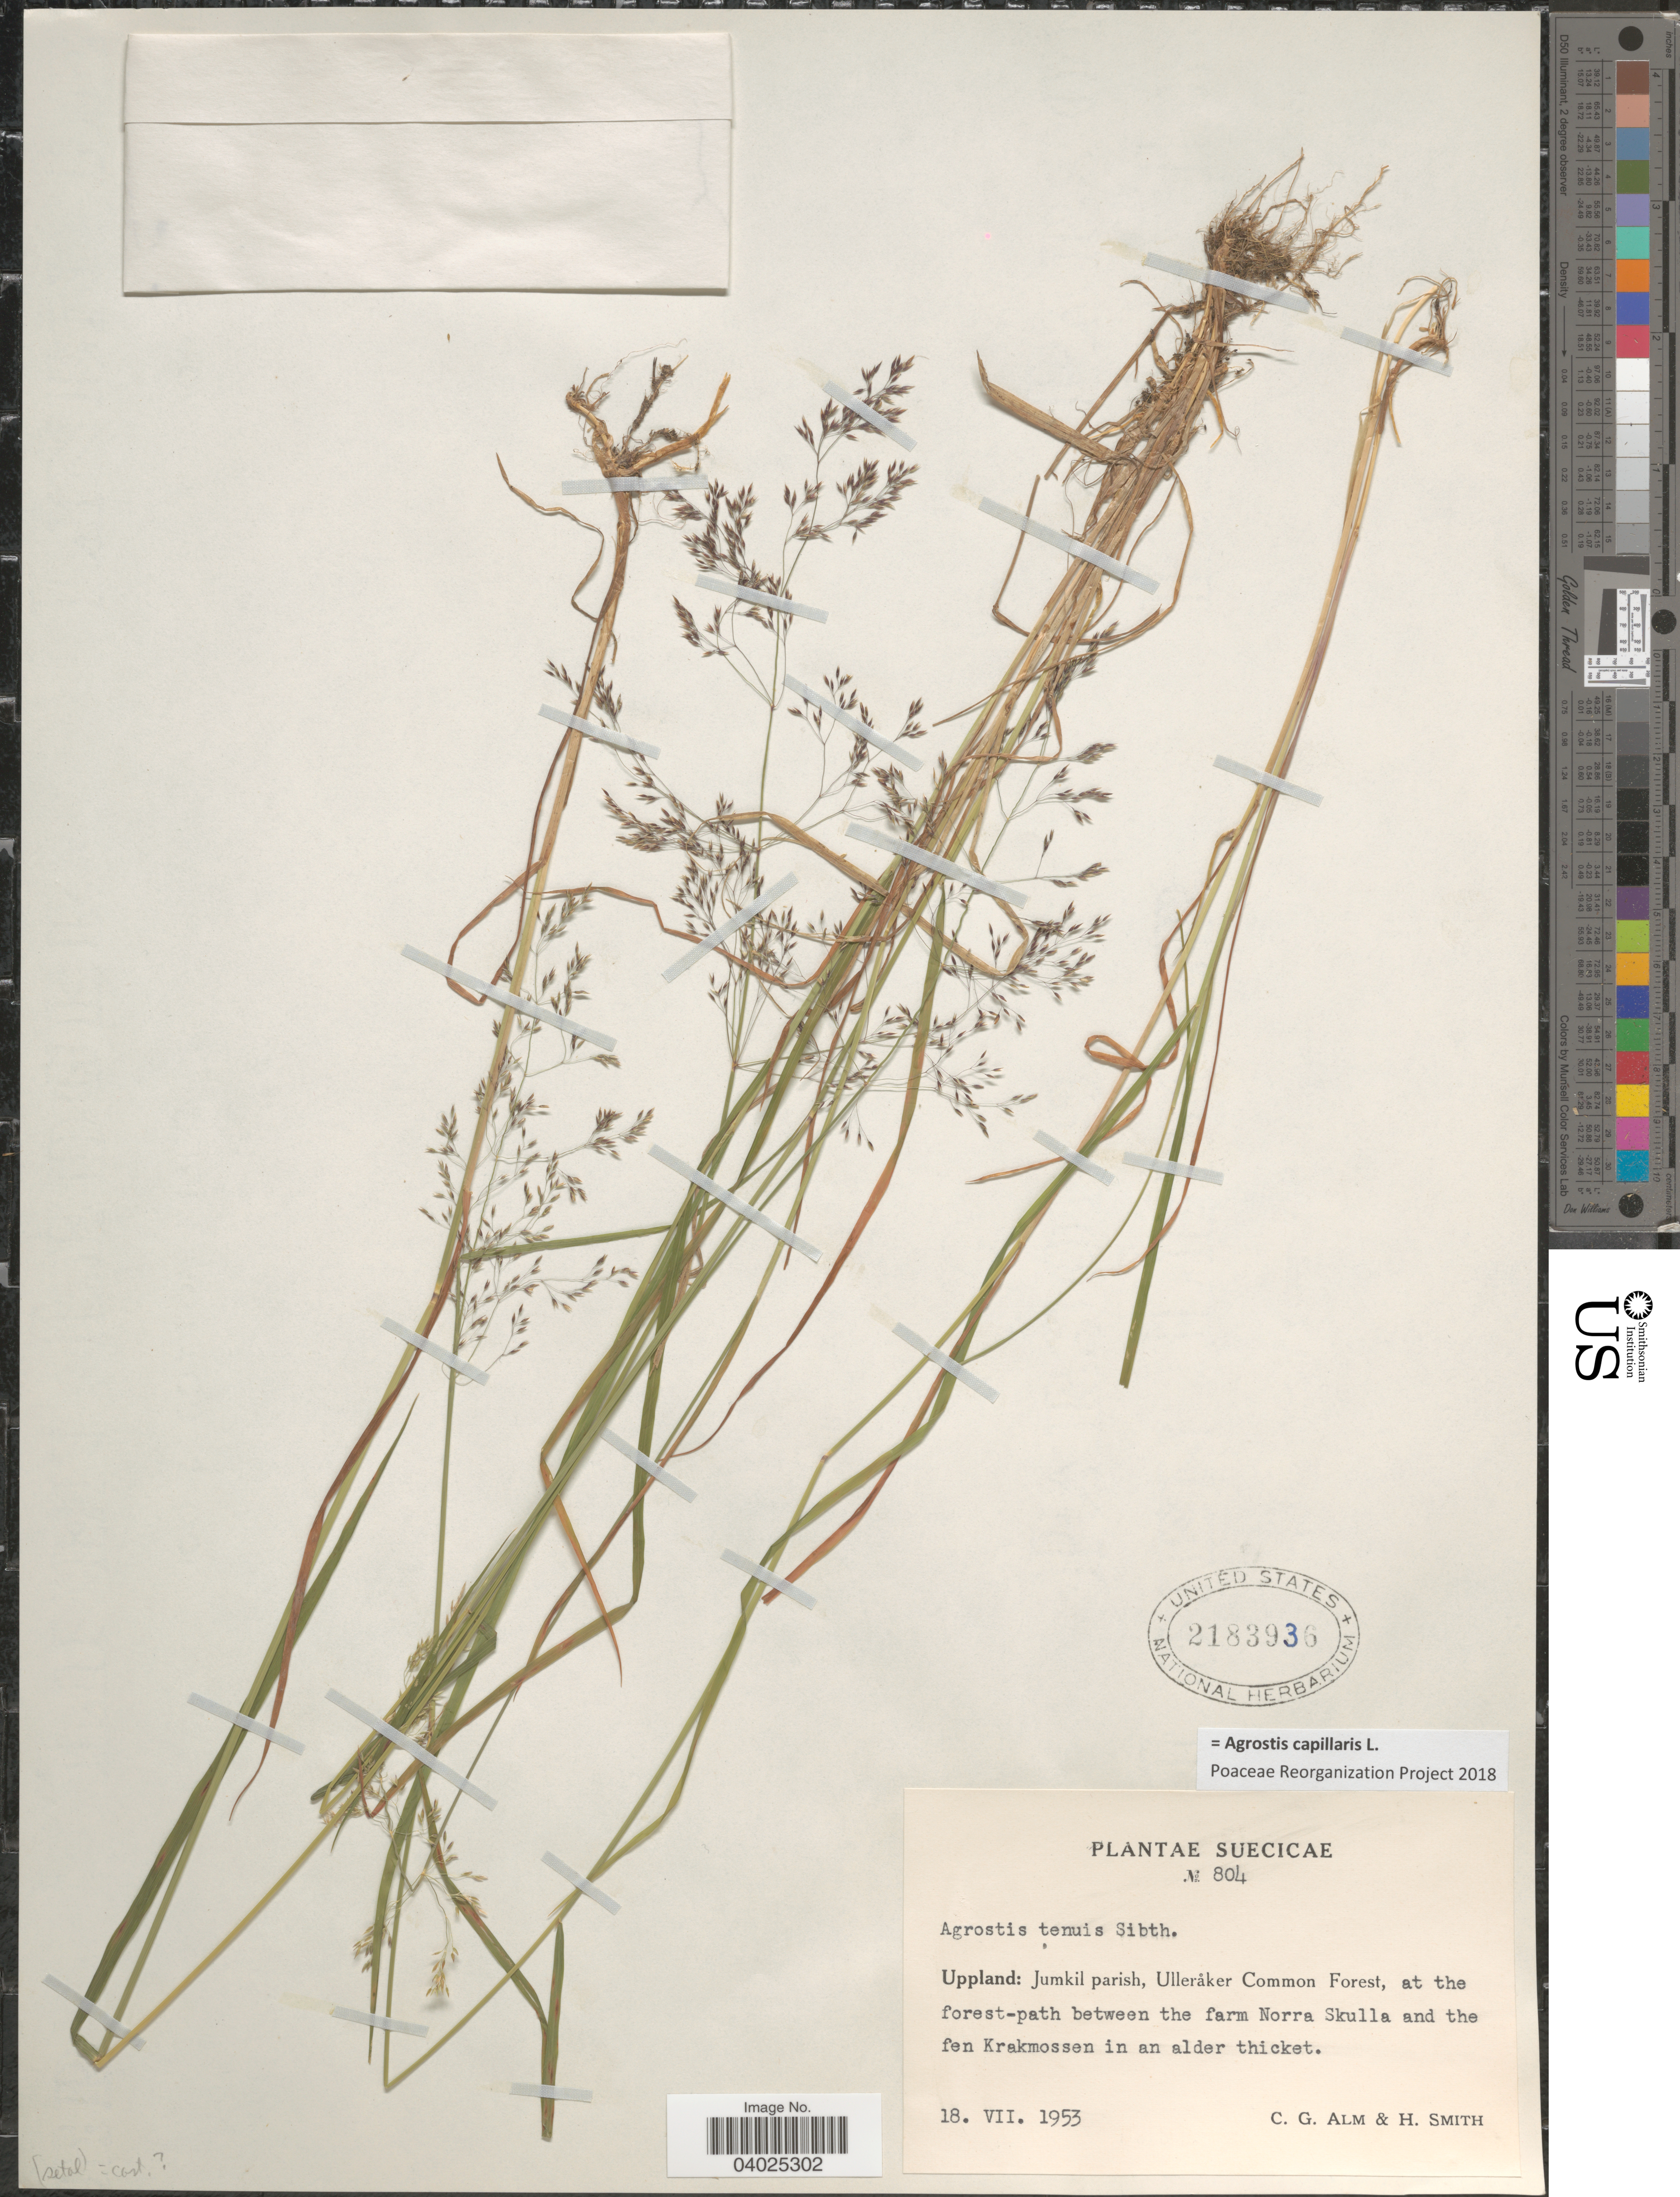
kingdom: Plantae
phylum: Tracheophyta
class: Liliopsida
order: Poales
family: Poaceae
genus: Agrostis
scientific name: Agrostis capillaris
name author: L.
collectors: C. Alm & H. Smith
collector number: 804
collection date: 1953-07-18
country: Sweden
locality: Suecicae. Uppland: Jumkil parish, Ulleråker Common Forest, at the forest-path between the farm Norra Skulla and the fen Krakmossen in an alder thicket.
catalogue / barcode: US 2183936